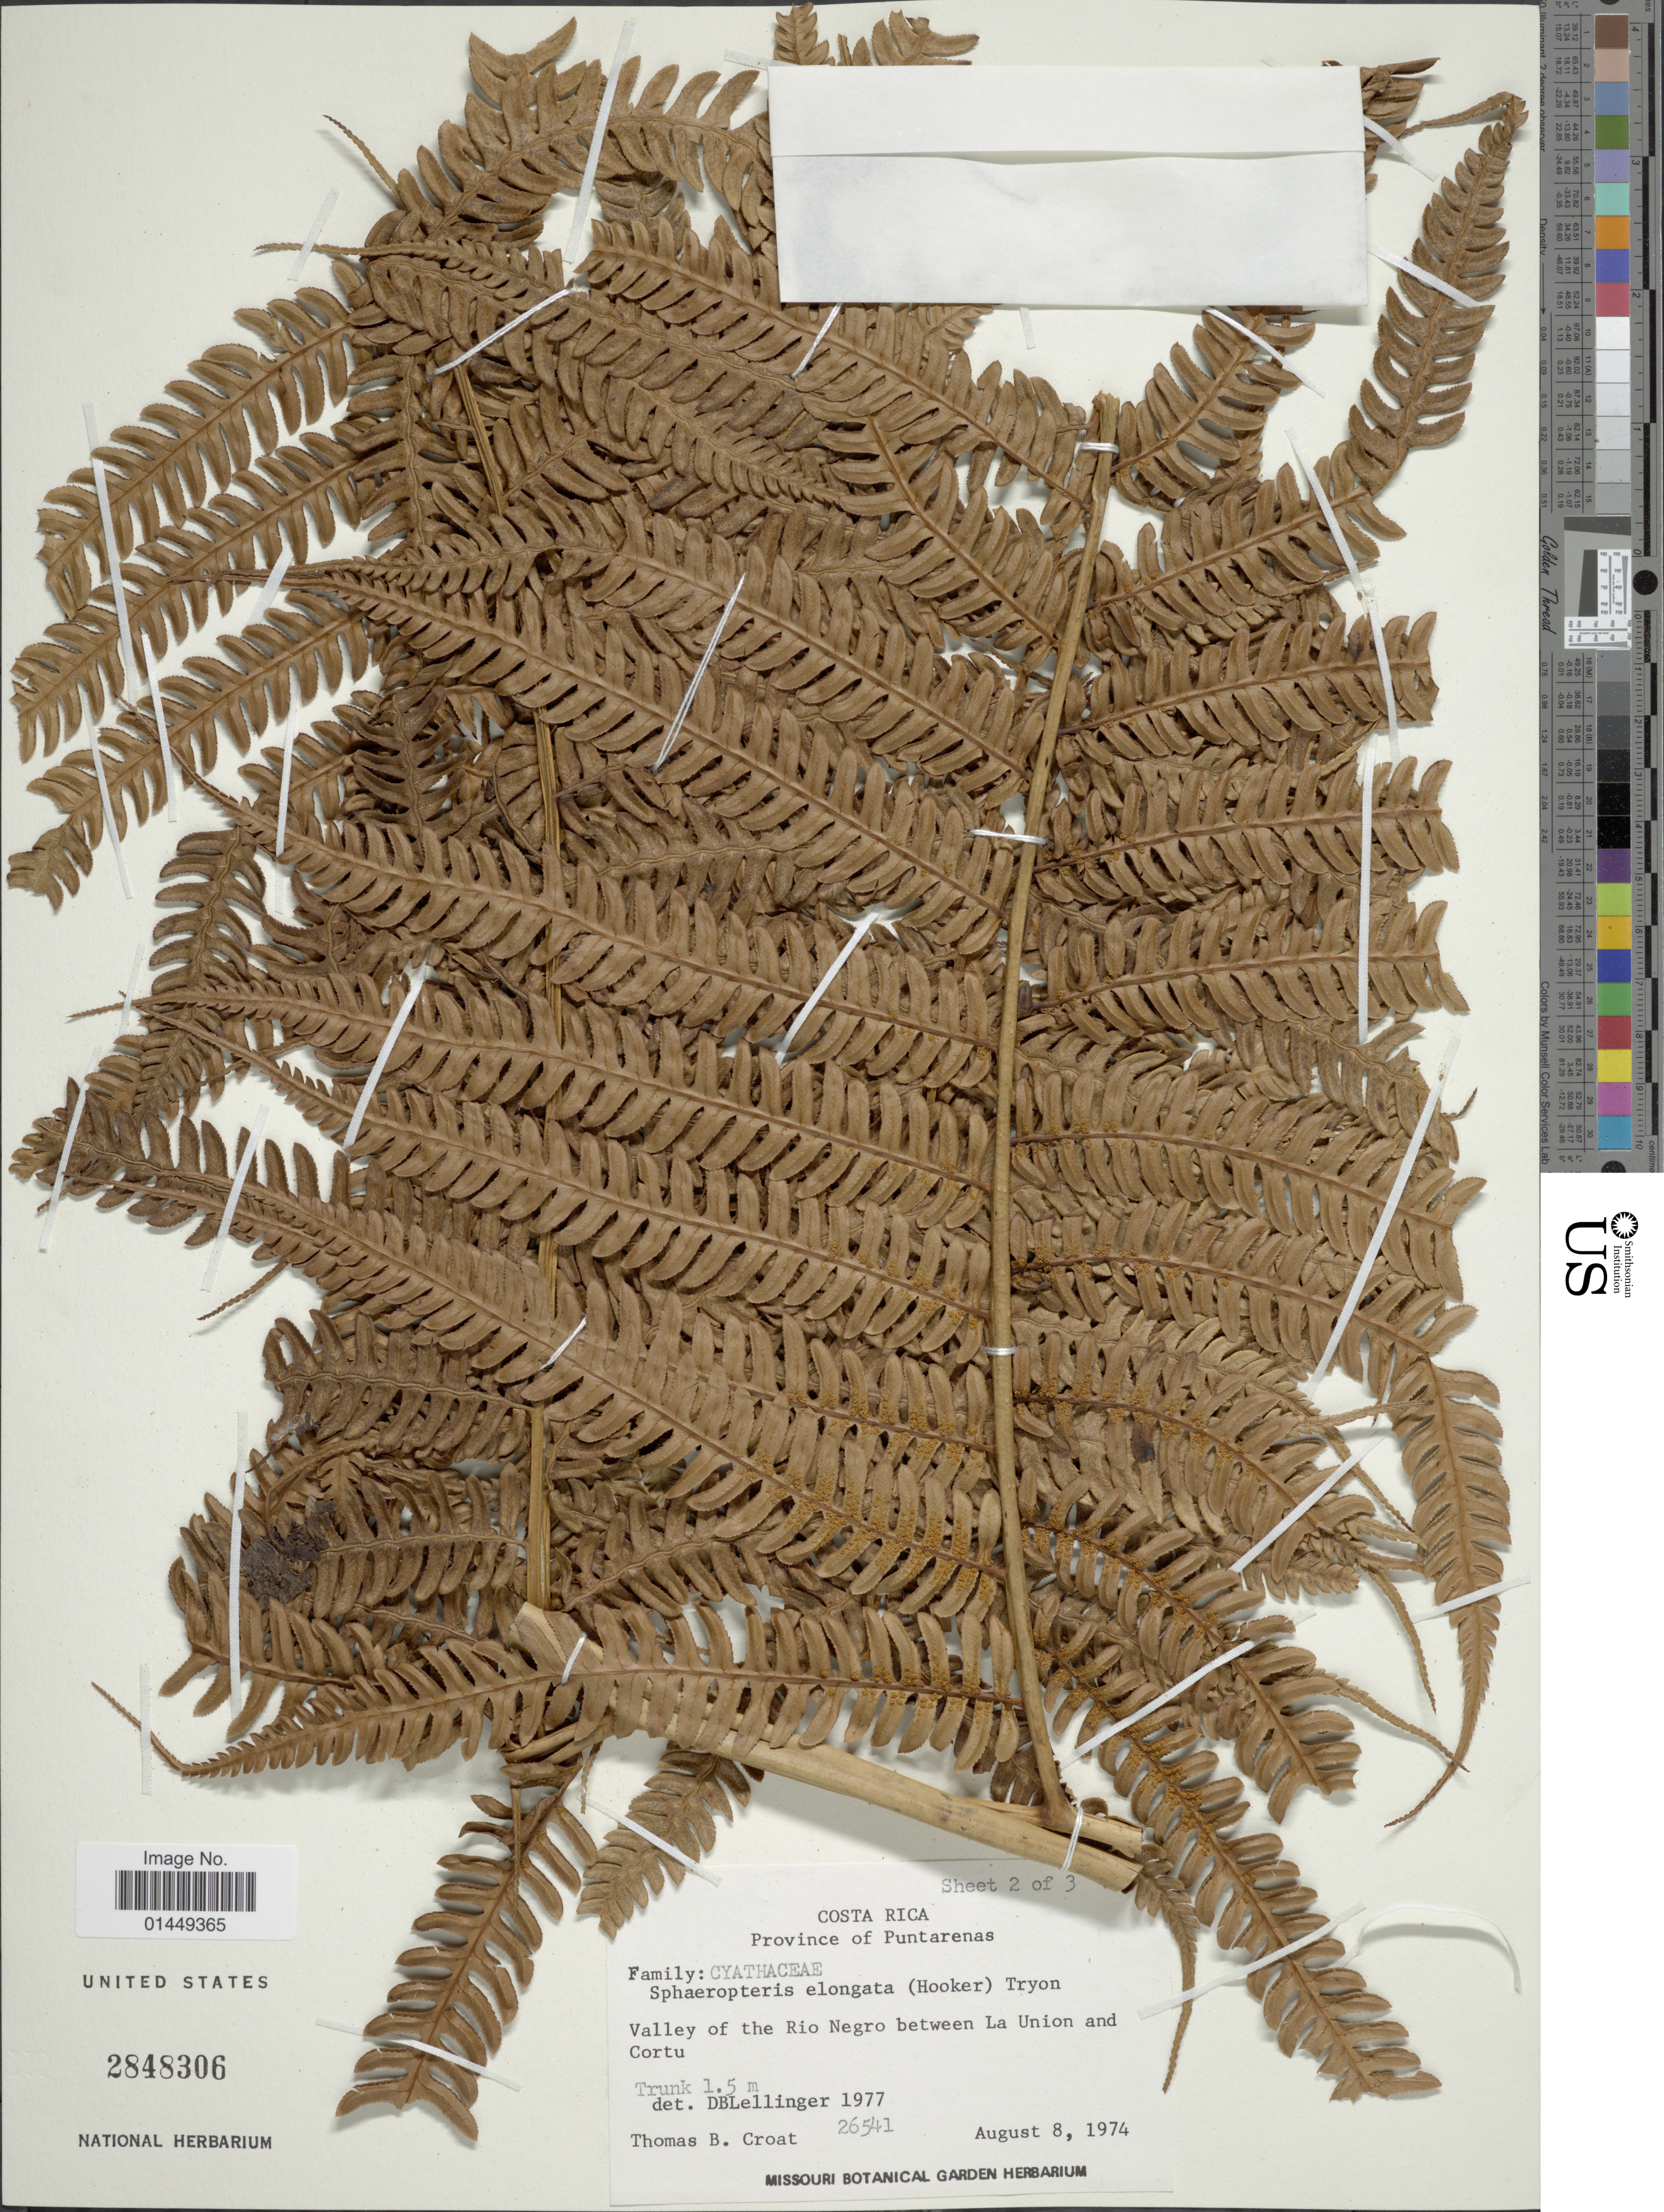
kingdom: Plantae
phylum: Tracheophyta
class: Polypodiopsida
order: Cyatheales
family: Cyatheaceae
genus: Cyathea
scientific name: Cyathea poeppigii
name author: (Hook.) Domin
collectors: T. B. Croat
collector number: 26541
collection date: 1974-08-08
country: Costa Rica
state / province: Puntarenas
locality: Province of Puntarenas. Valley of the Rio Negro between la Union and Cortu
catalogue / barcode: US 2848306